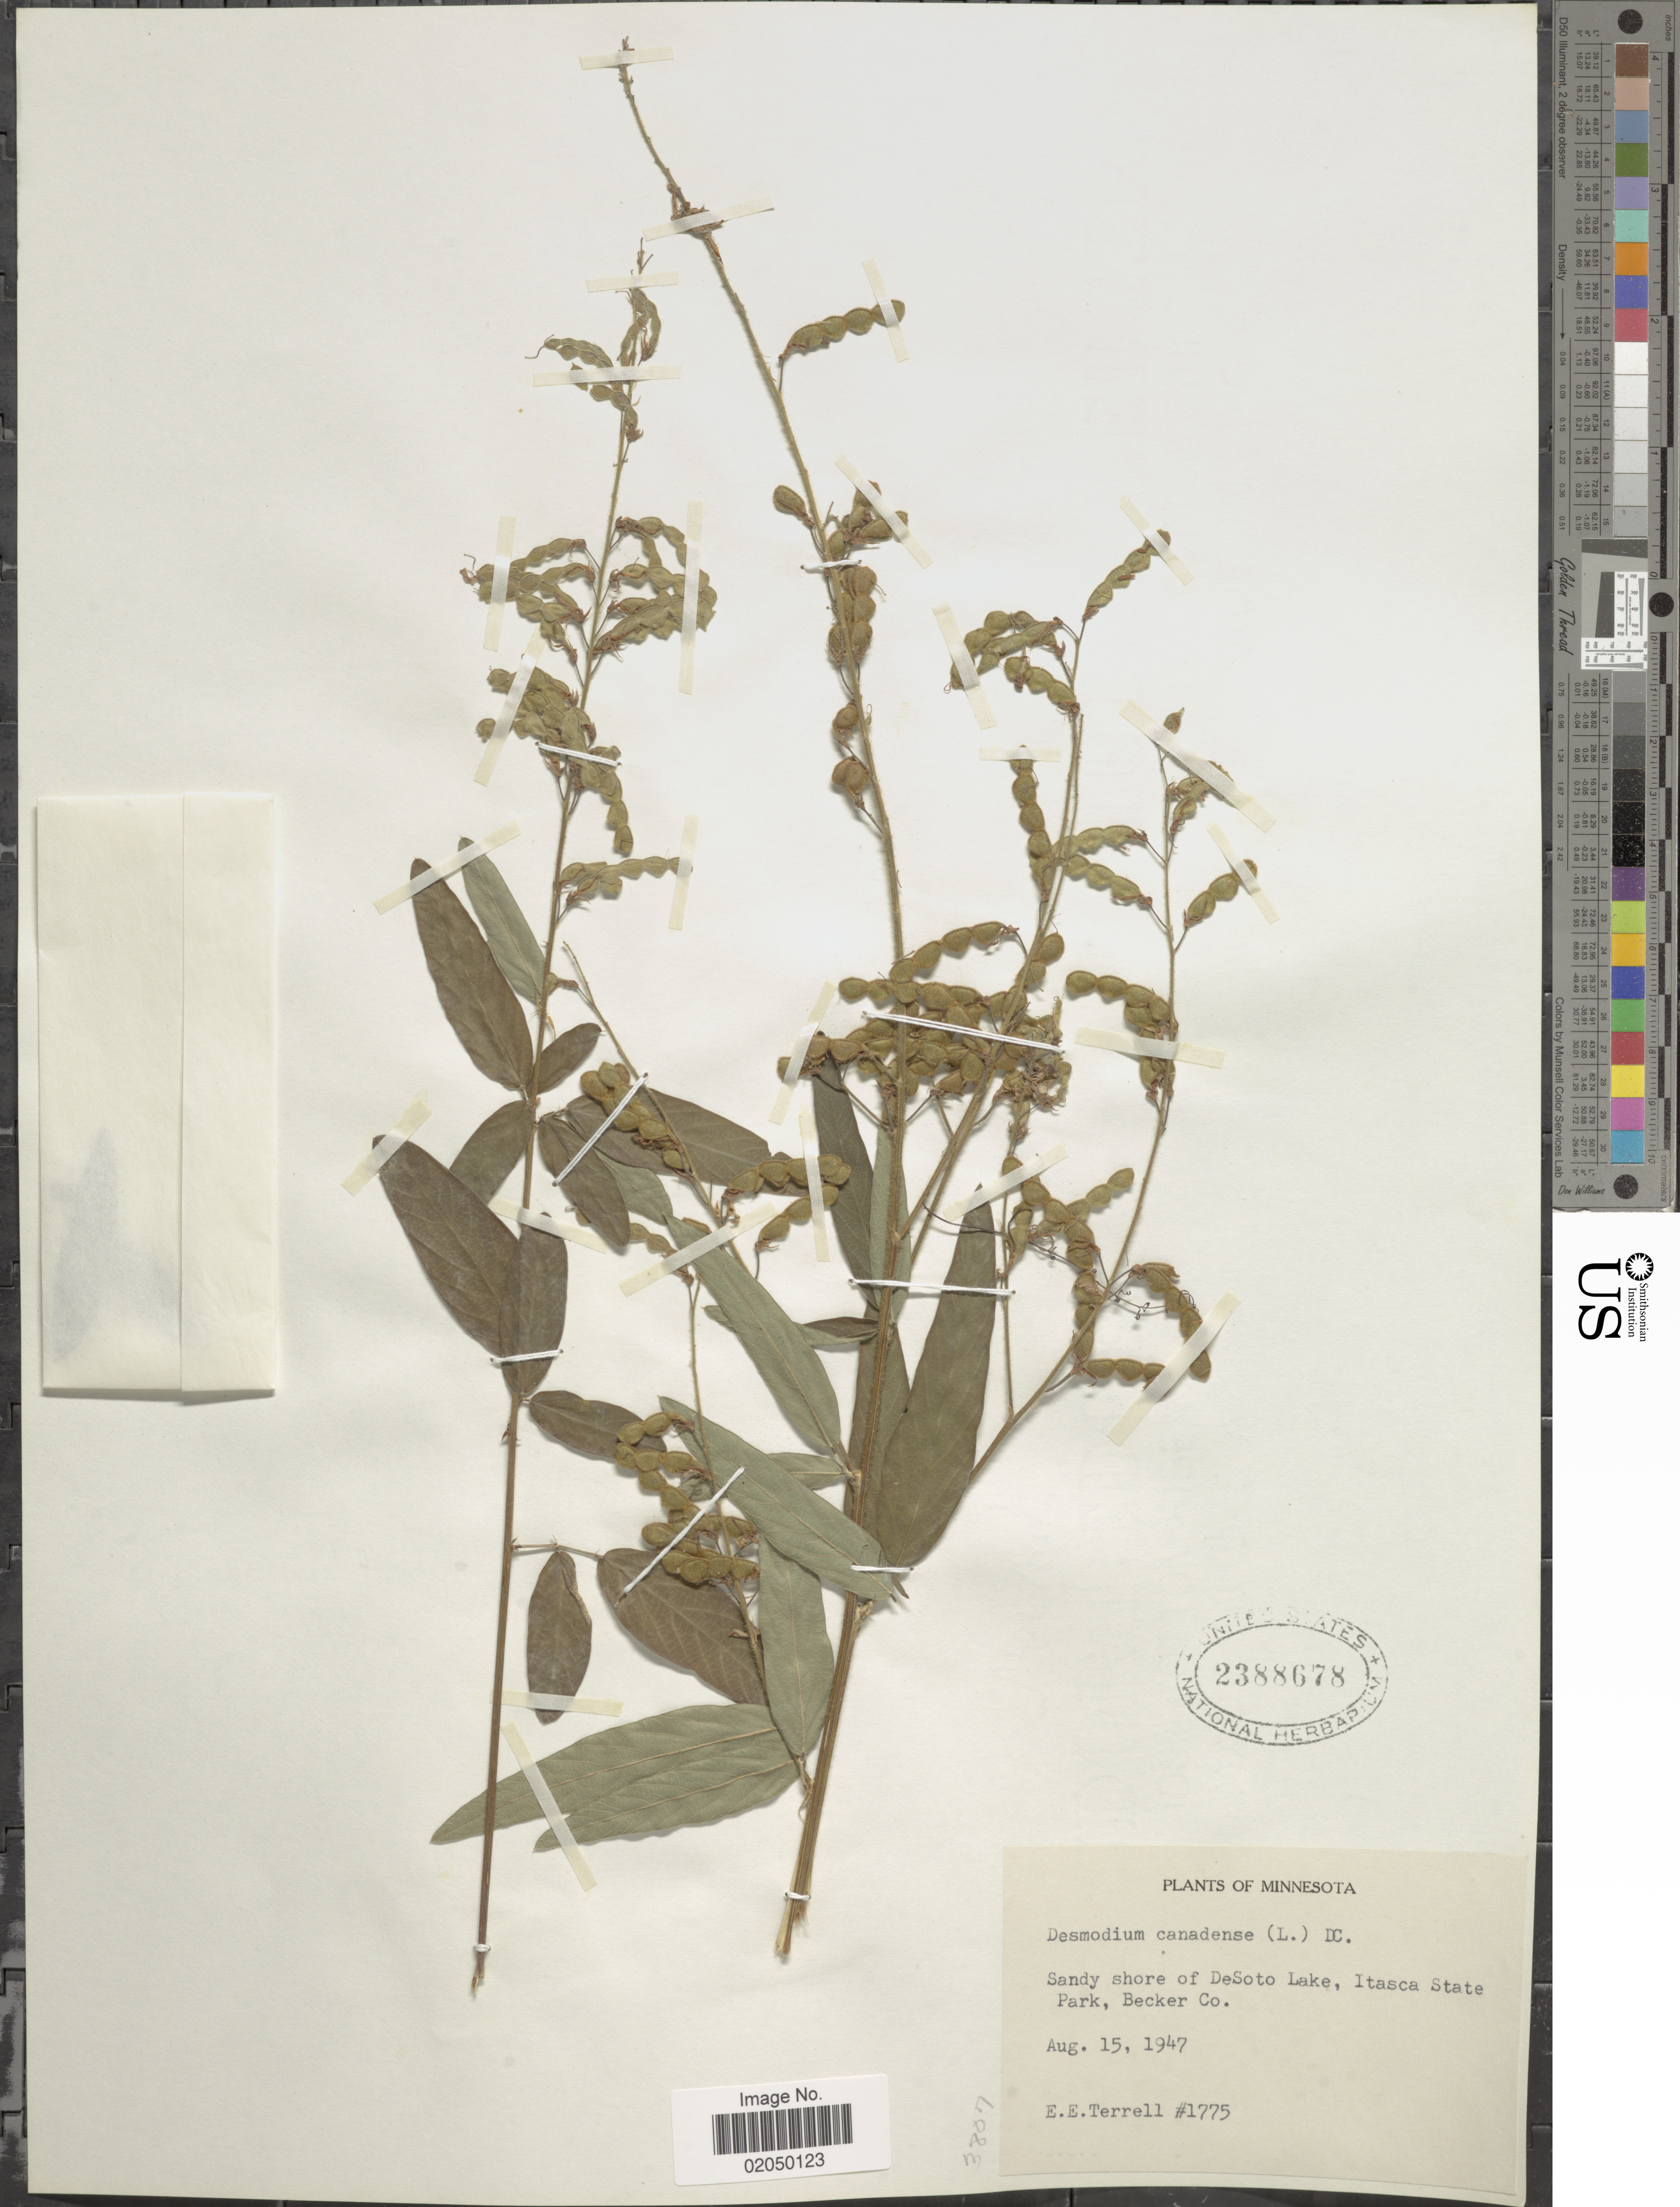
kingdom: Plantae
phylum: Tracheophyta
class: Magnoliopsida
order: Fabales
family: Fabaceae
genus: Desmodium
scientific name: Desmodium canadense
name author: (L.) DC.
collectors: E. E. Terrell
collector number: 1775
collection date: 1947-08-15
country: United States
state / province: Minnesota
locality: Sandy shore of DeSoto Lake, Itasca State Park, Becker Co.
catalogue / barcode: US 2388678